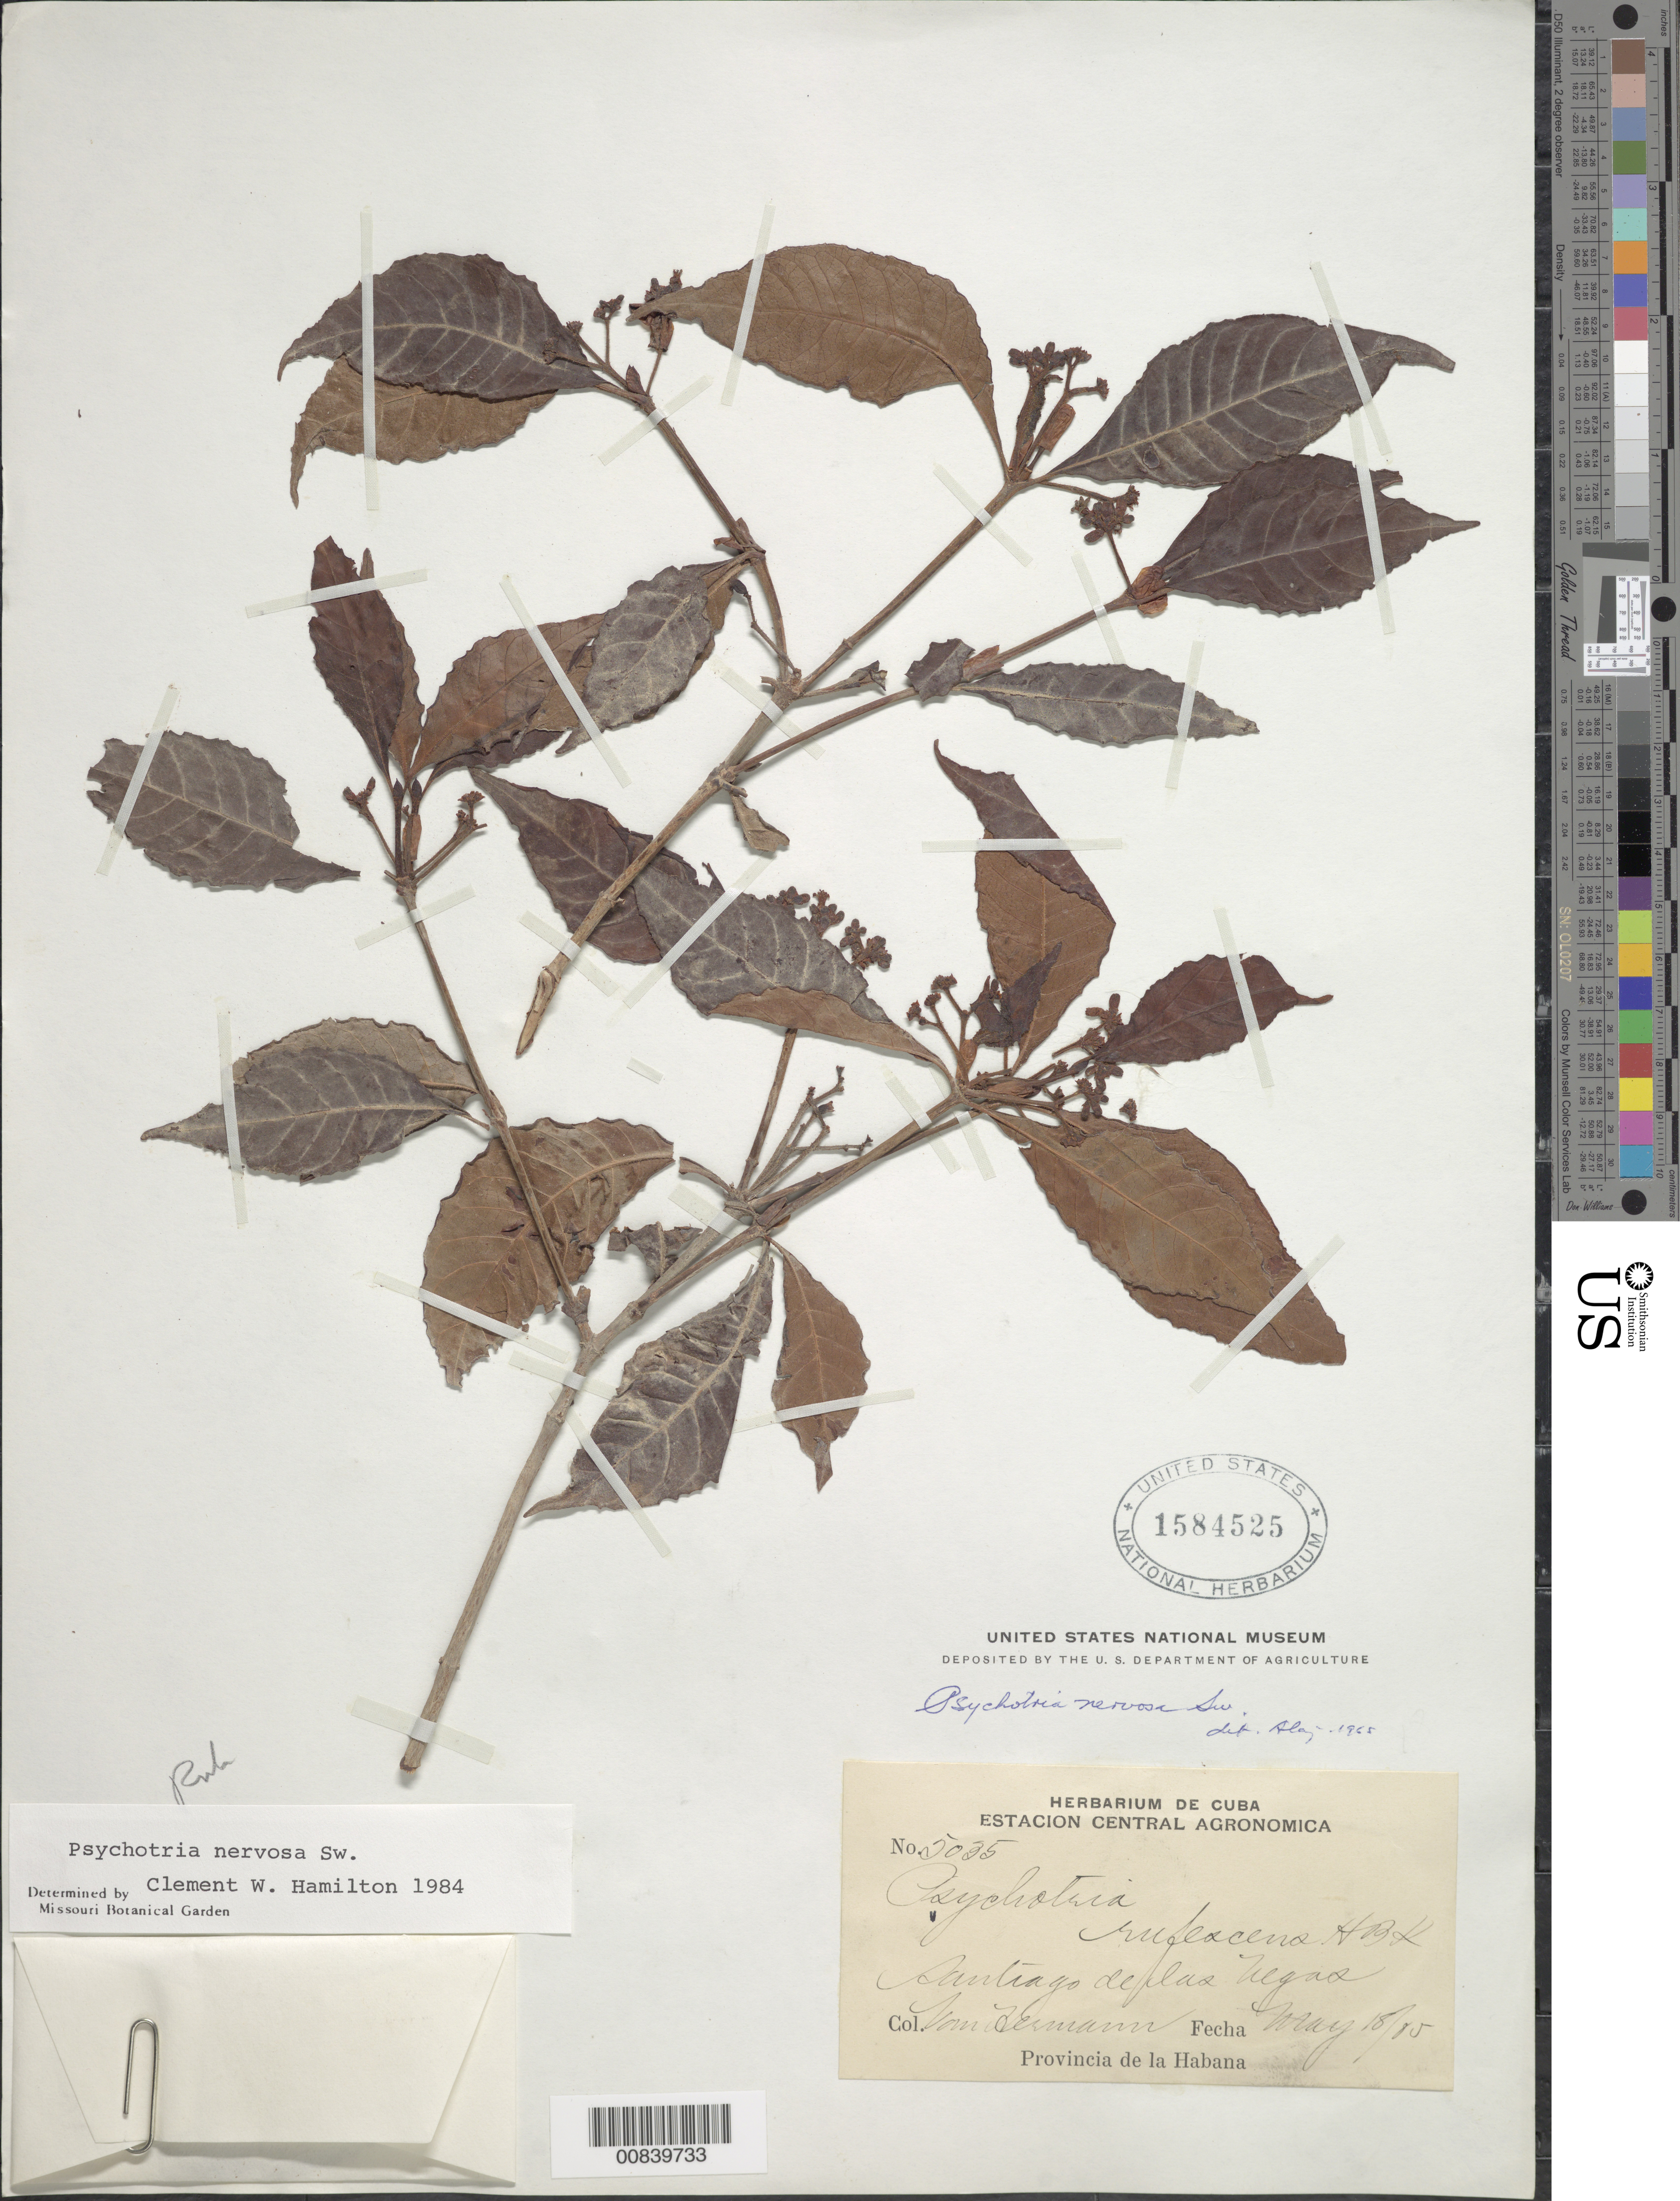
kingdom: Plantae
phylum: Tracheophyta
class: Magnoliopsida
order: Gentianales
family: Rubiaceae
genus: Psychotria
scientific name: Psychotria nervosa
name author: Sw.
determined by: Hamilton, C. W.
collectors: H. A. Van Hermann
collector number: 5035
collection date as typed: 19 May --85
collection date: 1885-05-19 or 1985-05-19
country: Cuba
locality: Santiago de las Vegas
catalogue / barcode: US 1584525